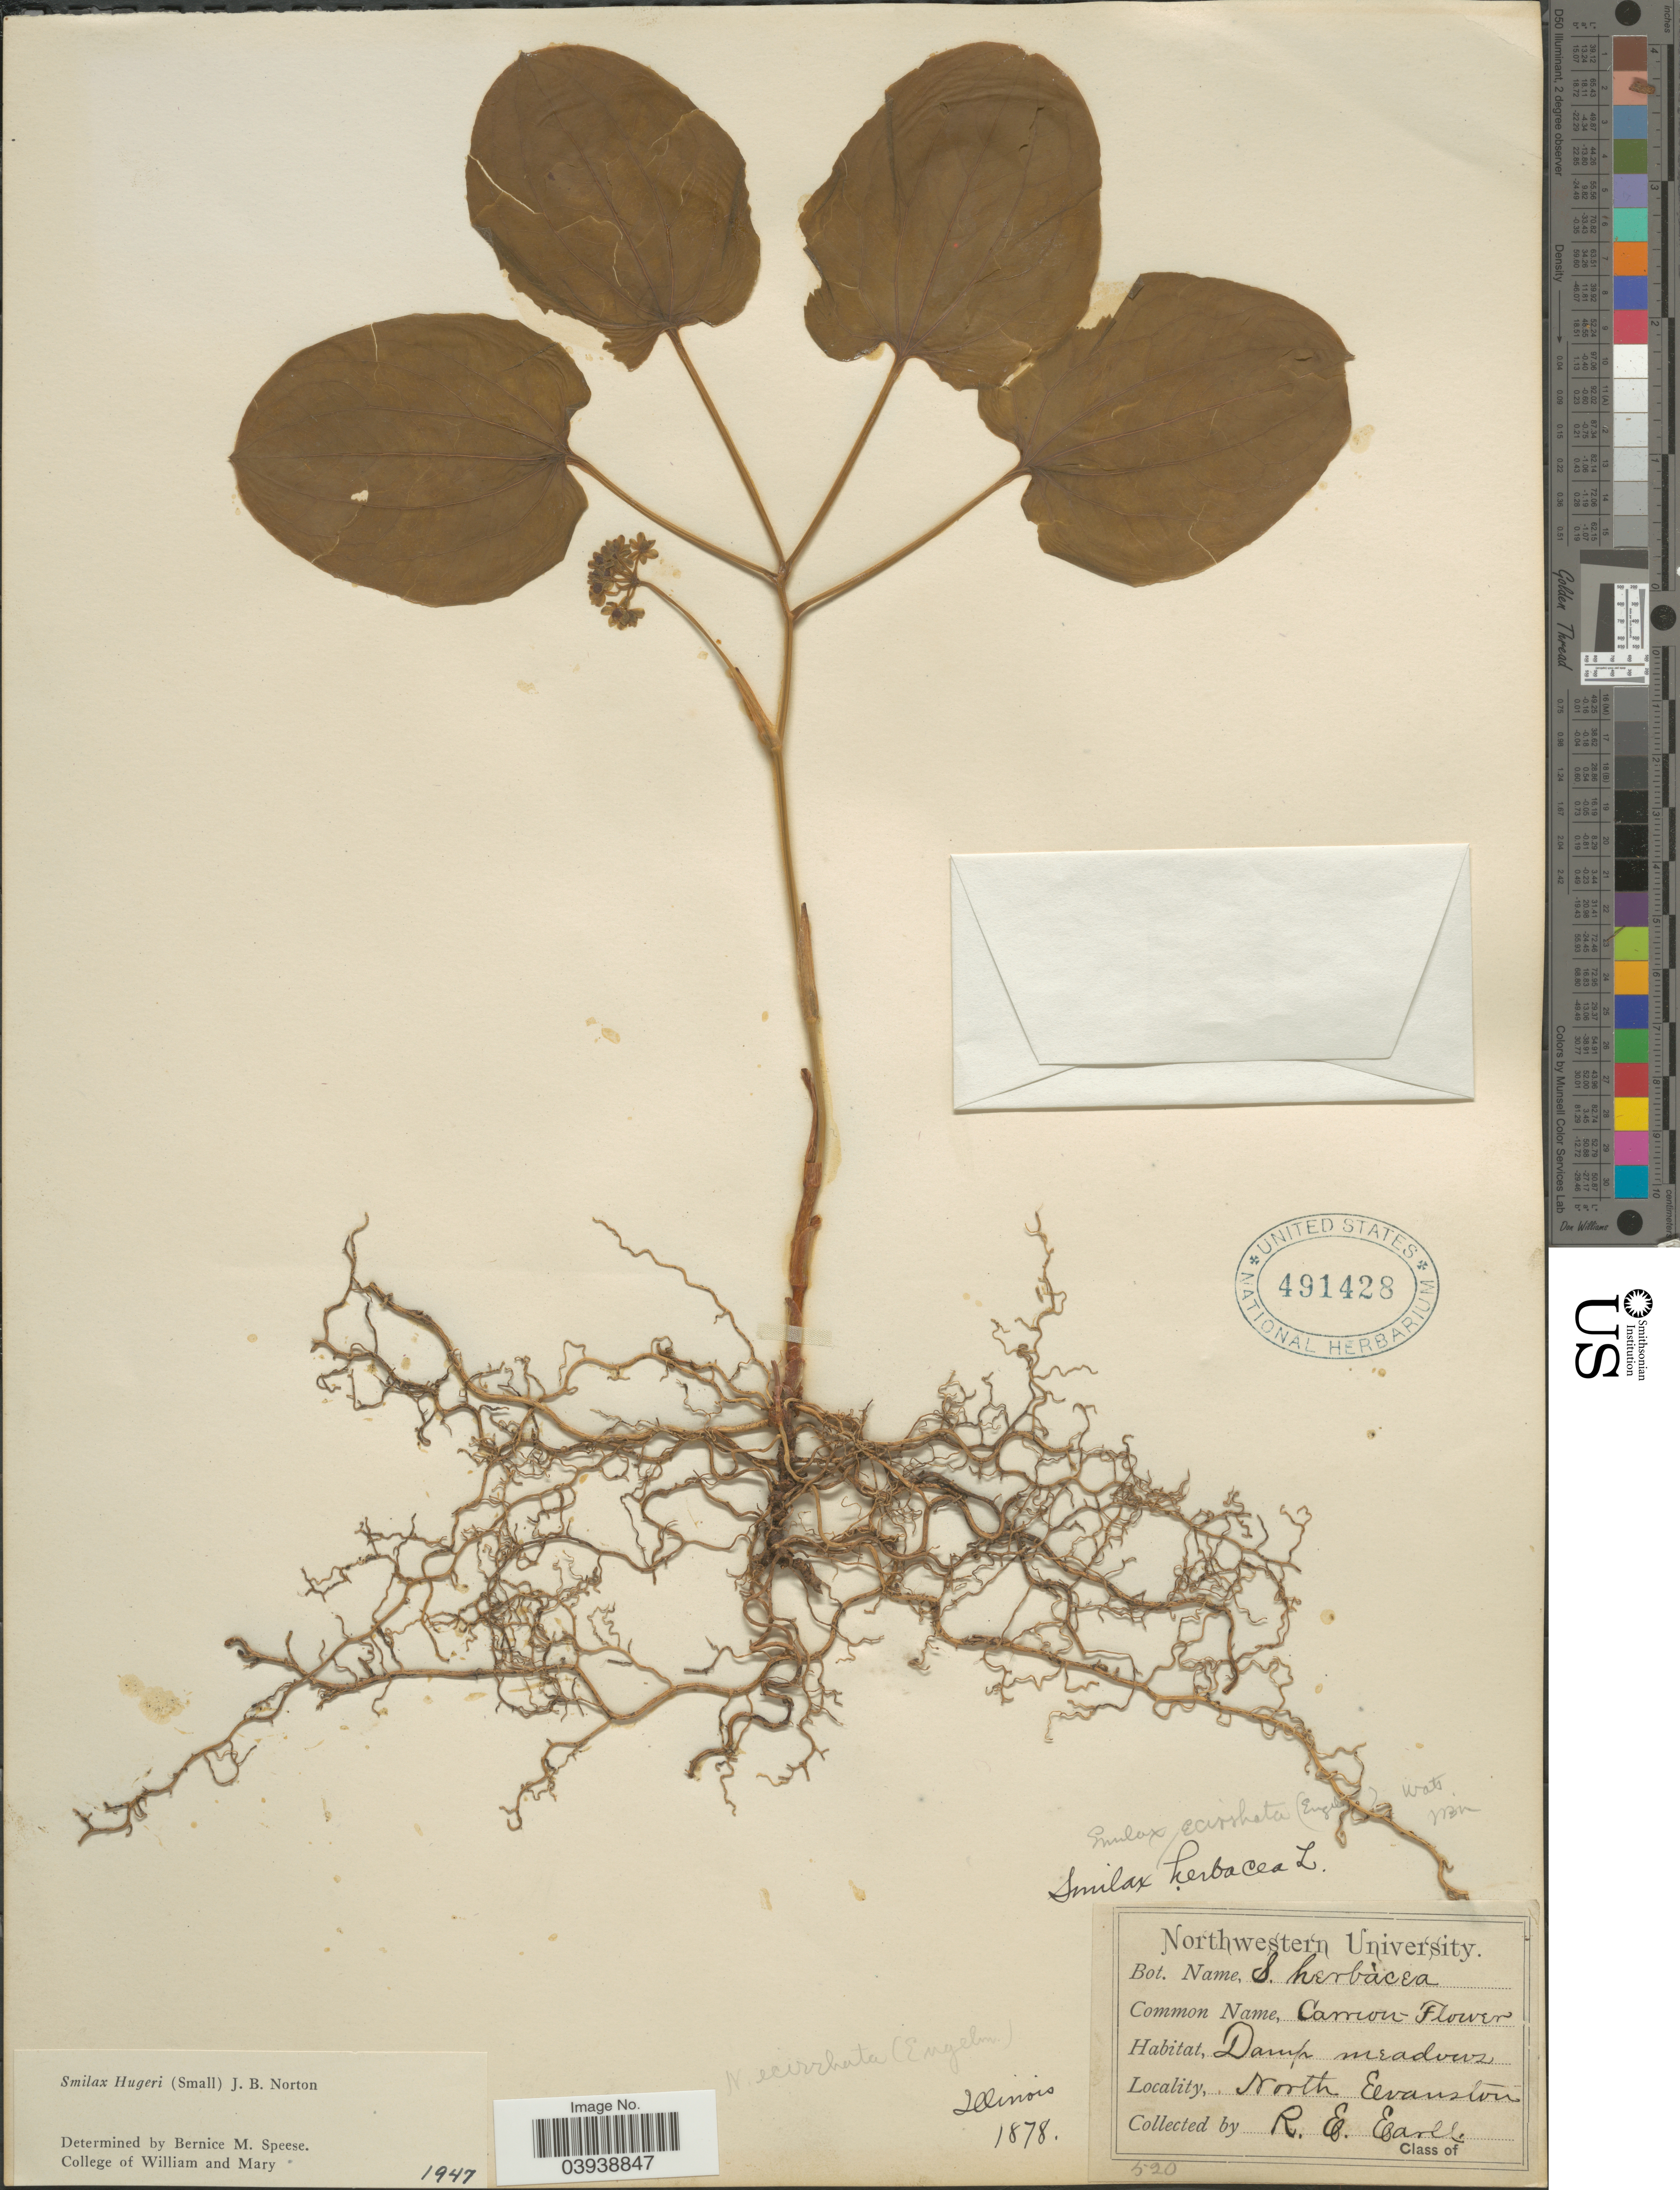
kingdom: Plantae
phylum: Tracheophyta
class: Liliopsida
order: Liliales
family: Smilacaceae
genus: Smilax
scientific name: Smilax hugeri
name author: J.B. Norton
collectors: R. Earle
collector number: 520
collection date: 1878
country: United States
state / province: Illinois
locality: North Evanston.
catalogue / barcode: US 491428